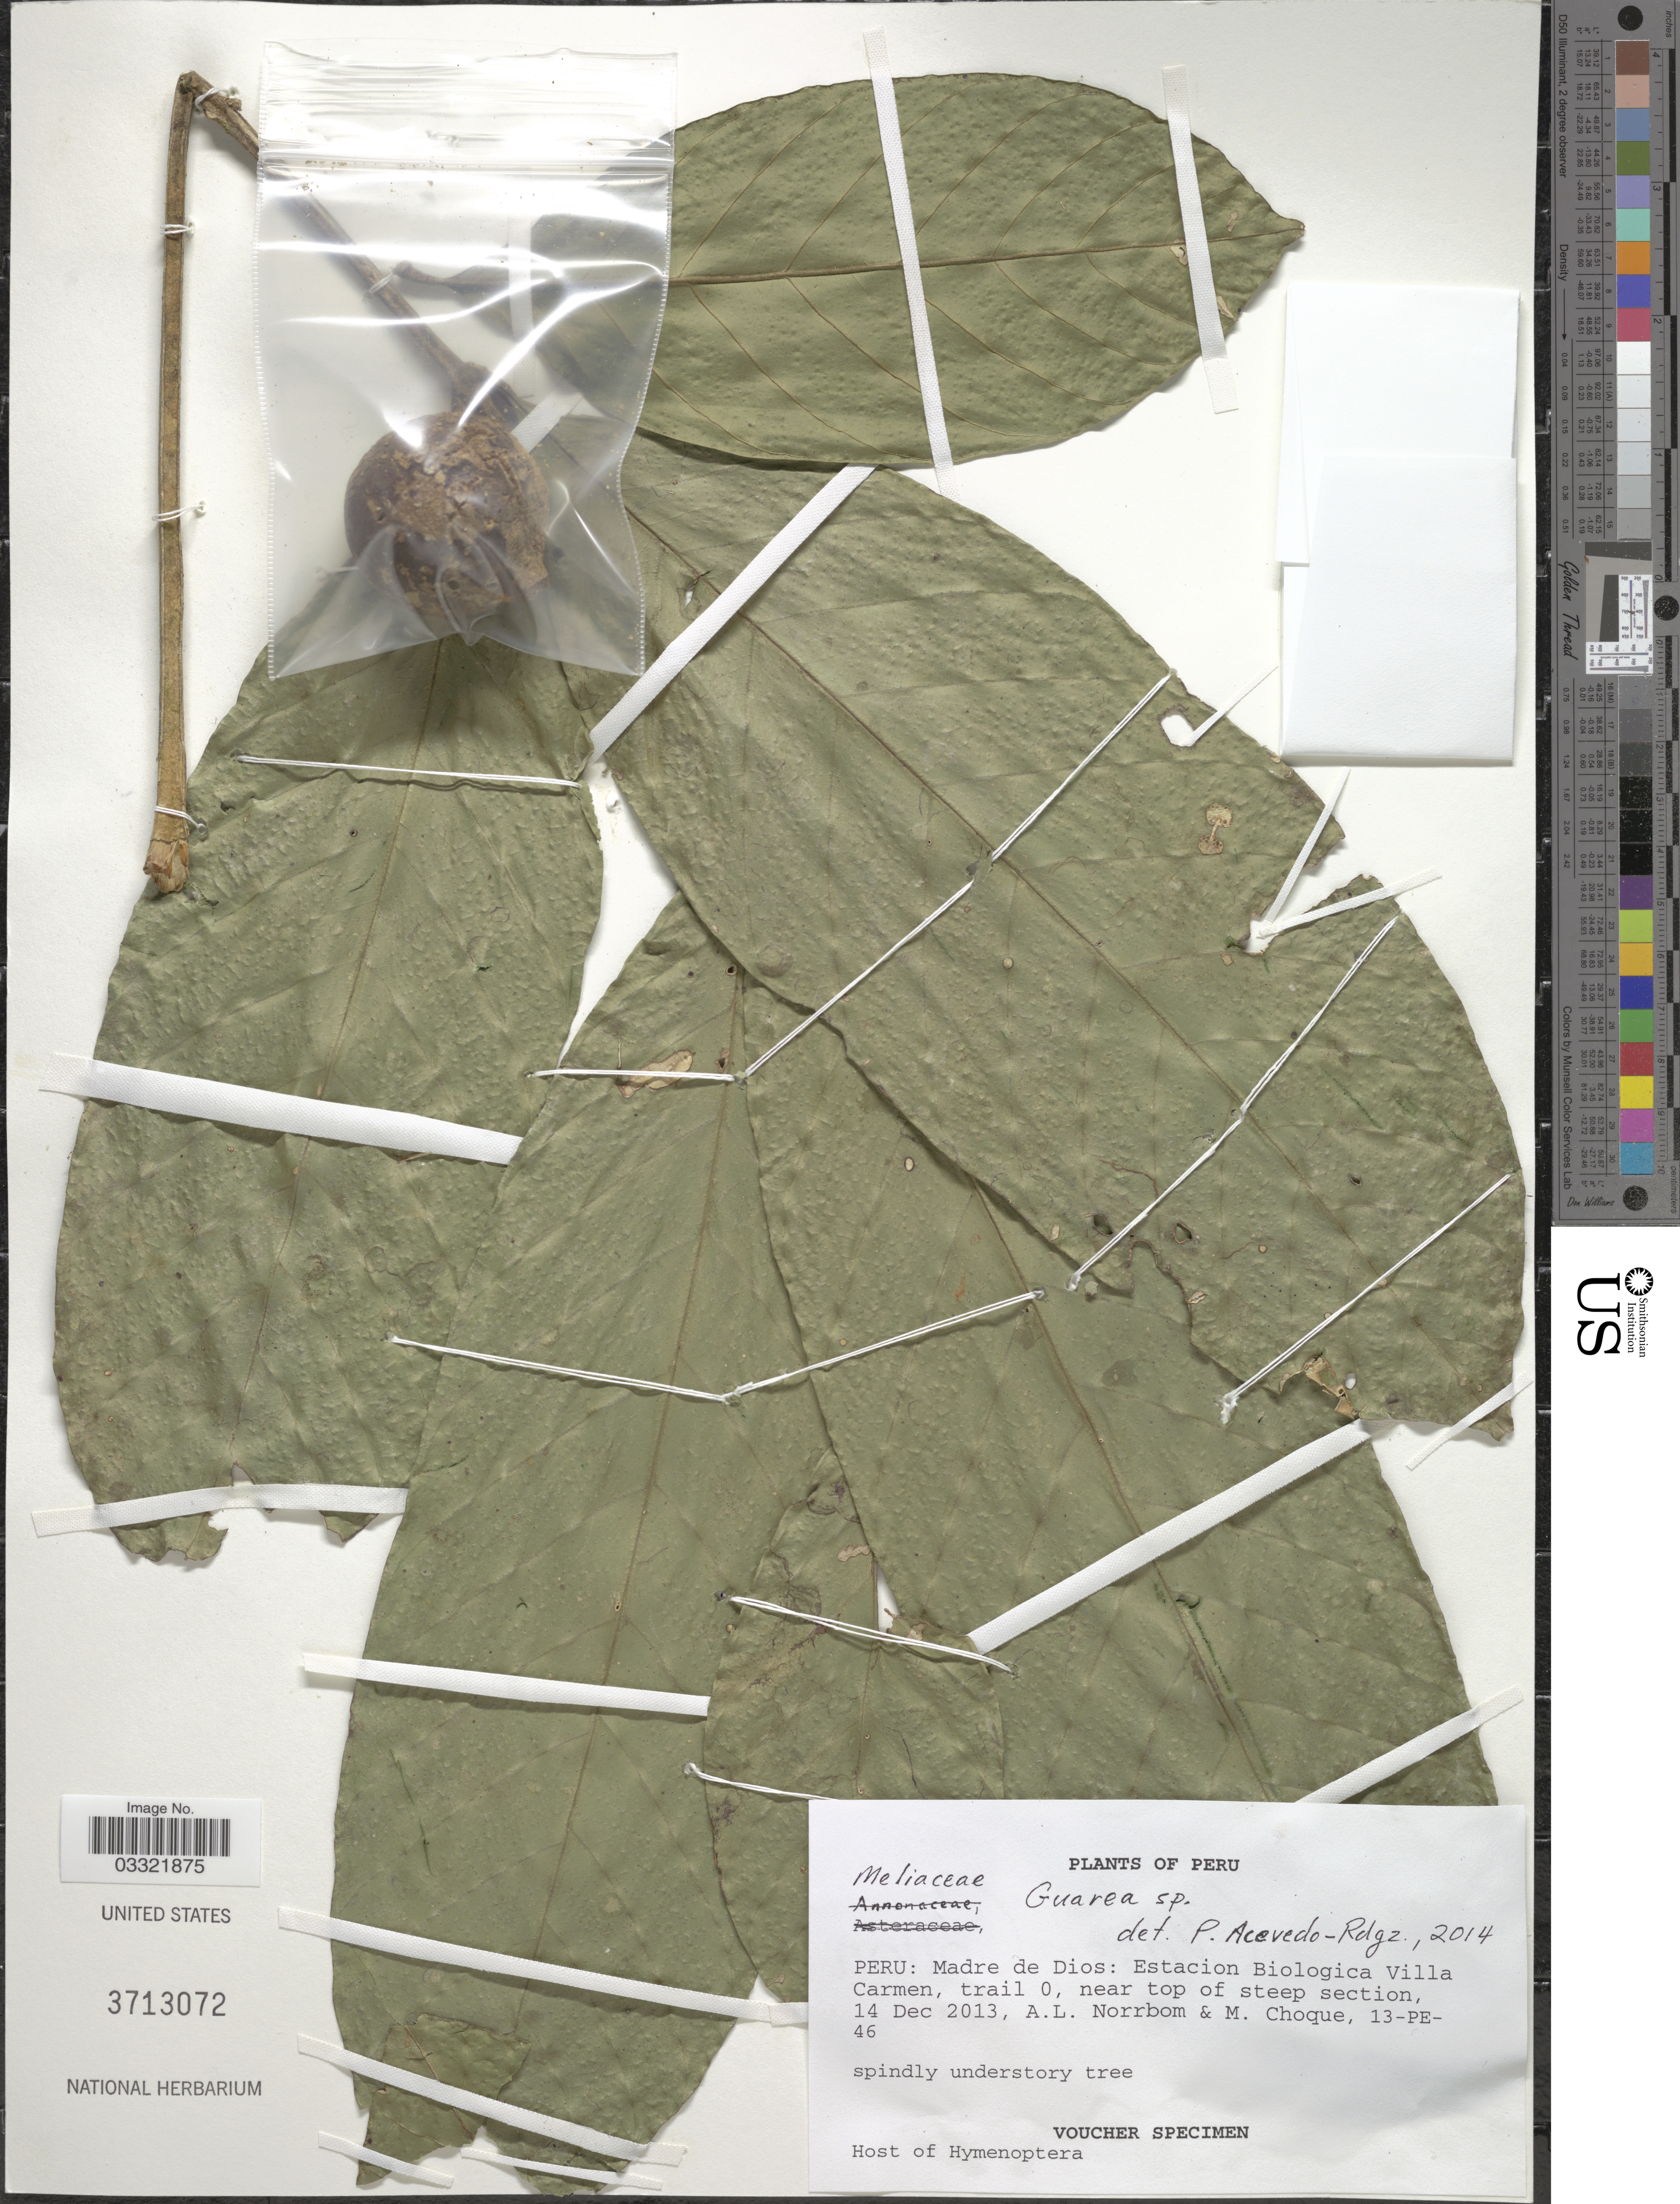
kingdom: Plantae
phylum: Tracheophyta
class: Magnoliopsida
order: Sapindales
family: Meliaceae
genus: Guarea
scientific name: Guarea sp.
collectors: A. L. Norrbom & M. Choque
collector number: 13-PE-46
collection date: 2013-12-14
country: Peru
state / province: Madre de Dios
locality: Estacion Biologica Villa Carmen, trail 0, near top of steep section.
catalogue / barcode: US 3713072